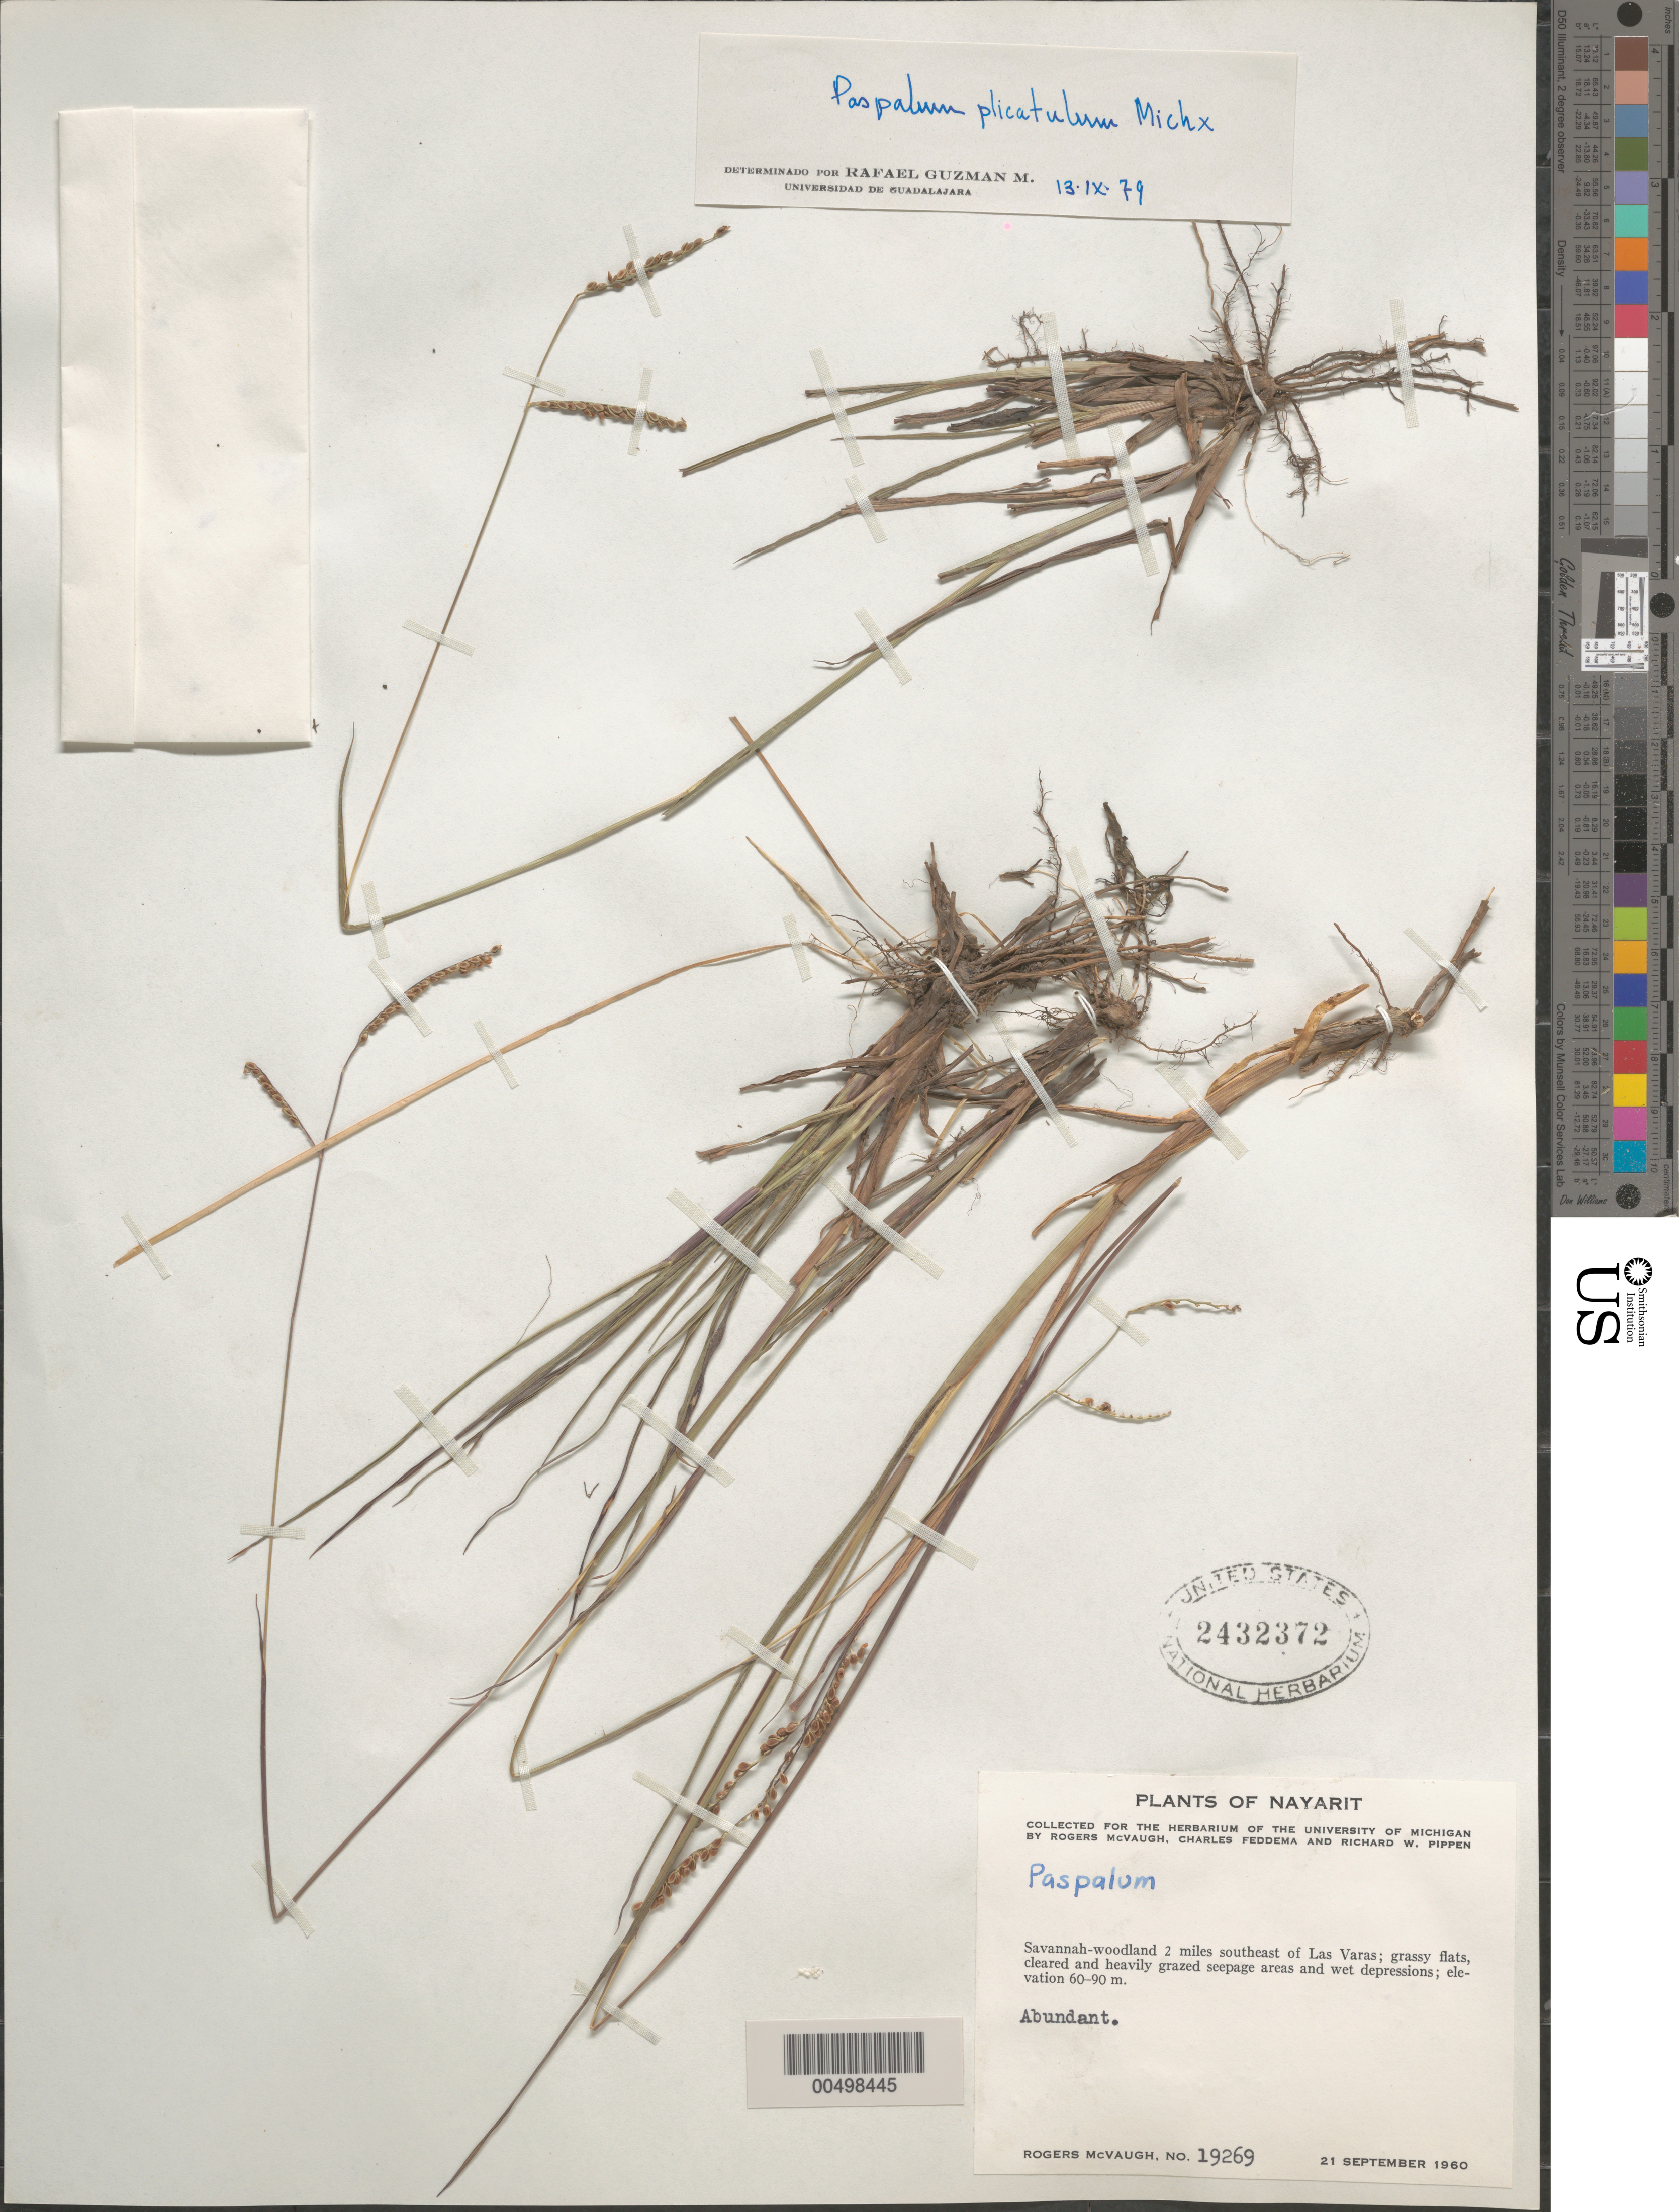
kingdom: Plantae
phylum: Tracheophyta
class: Liliopsida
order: Poales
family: Poaceae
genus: Paspalum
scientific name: Paspalum plicatulum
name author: Michx.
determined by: Guzman-M., R.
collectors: R. McVaugh, C. Feddema & R. W. Pippen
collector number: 19269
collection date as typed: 21 Sep 1960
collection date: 1960-09-21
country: Mexico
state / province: Nayarit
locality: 2 mi SE of Las Varas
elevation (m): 60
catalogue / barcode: US 2432372